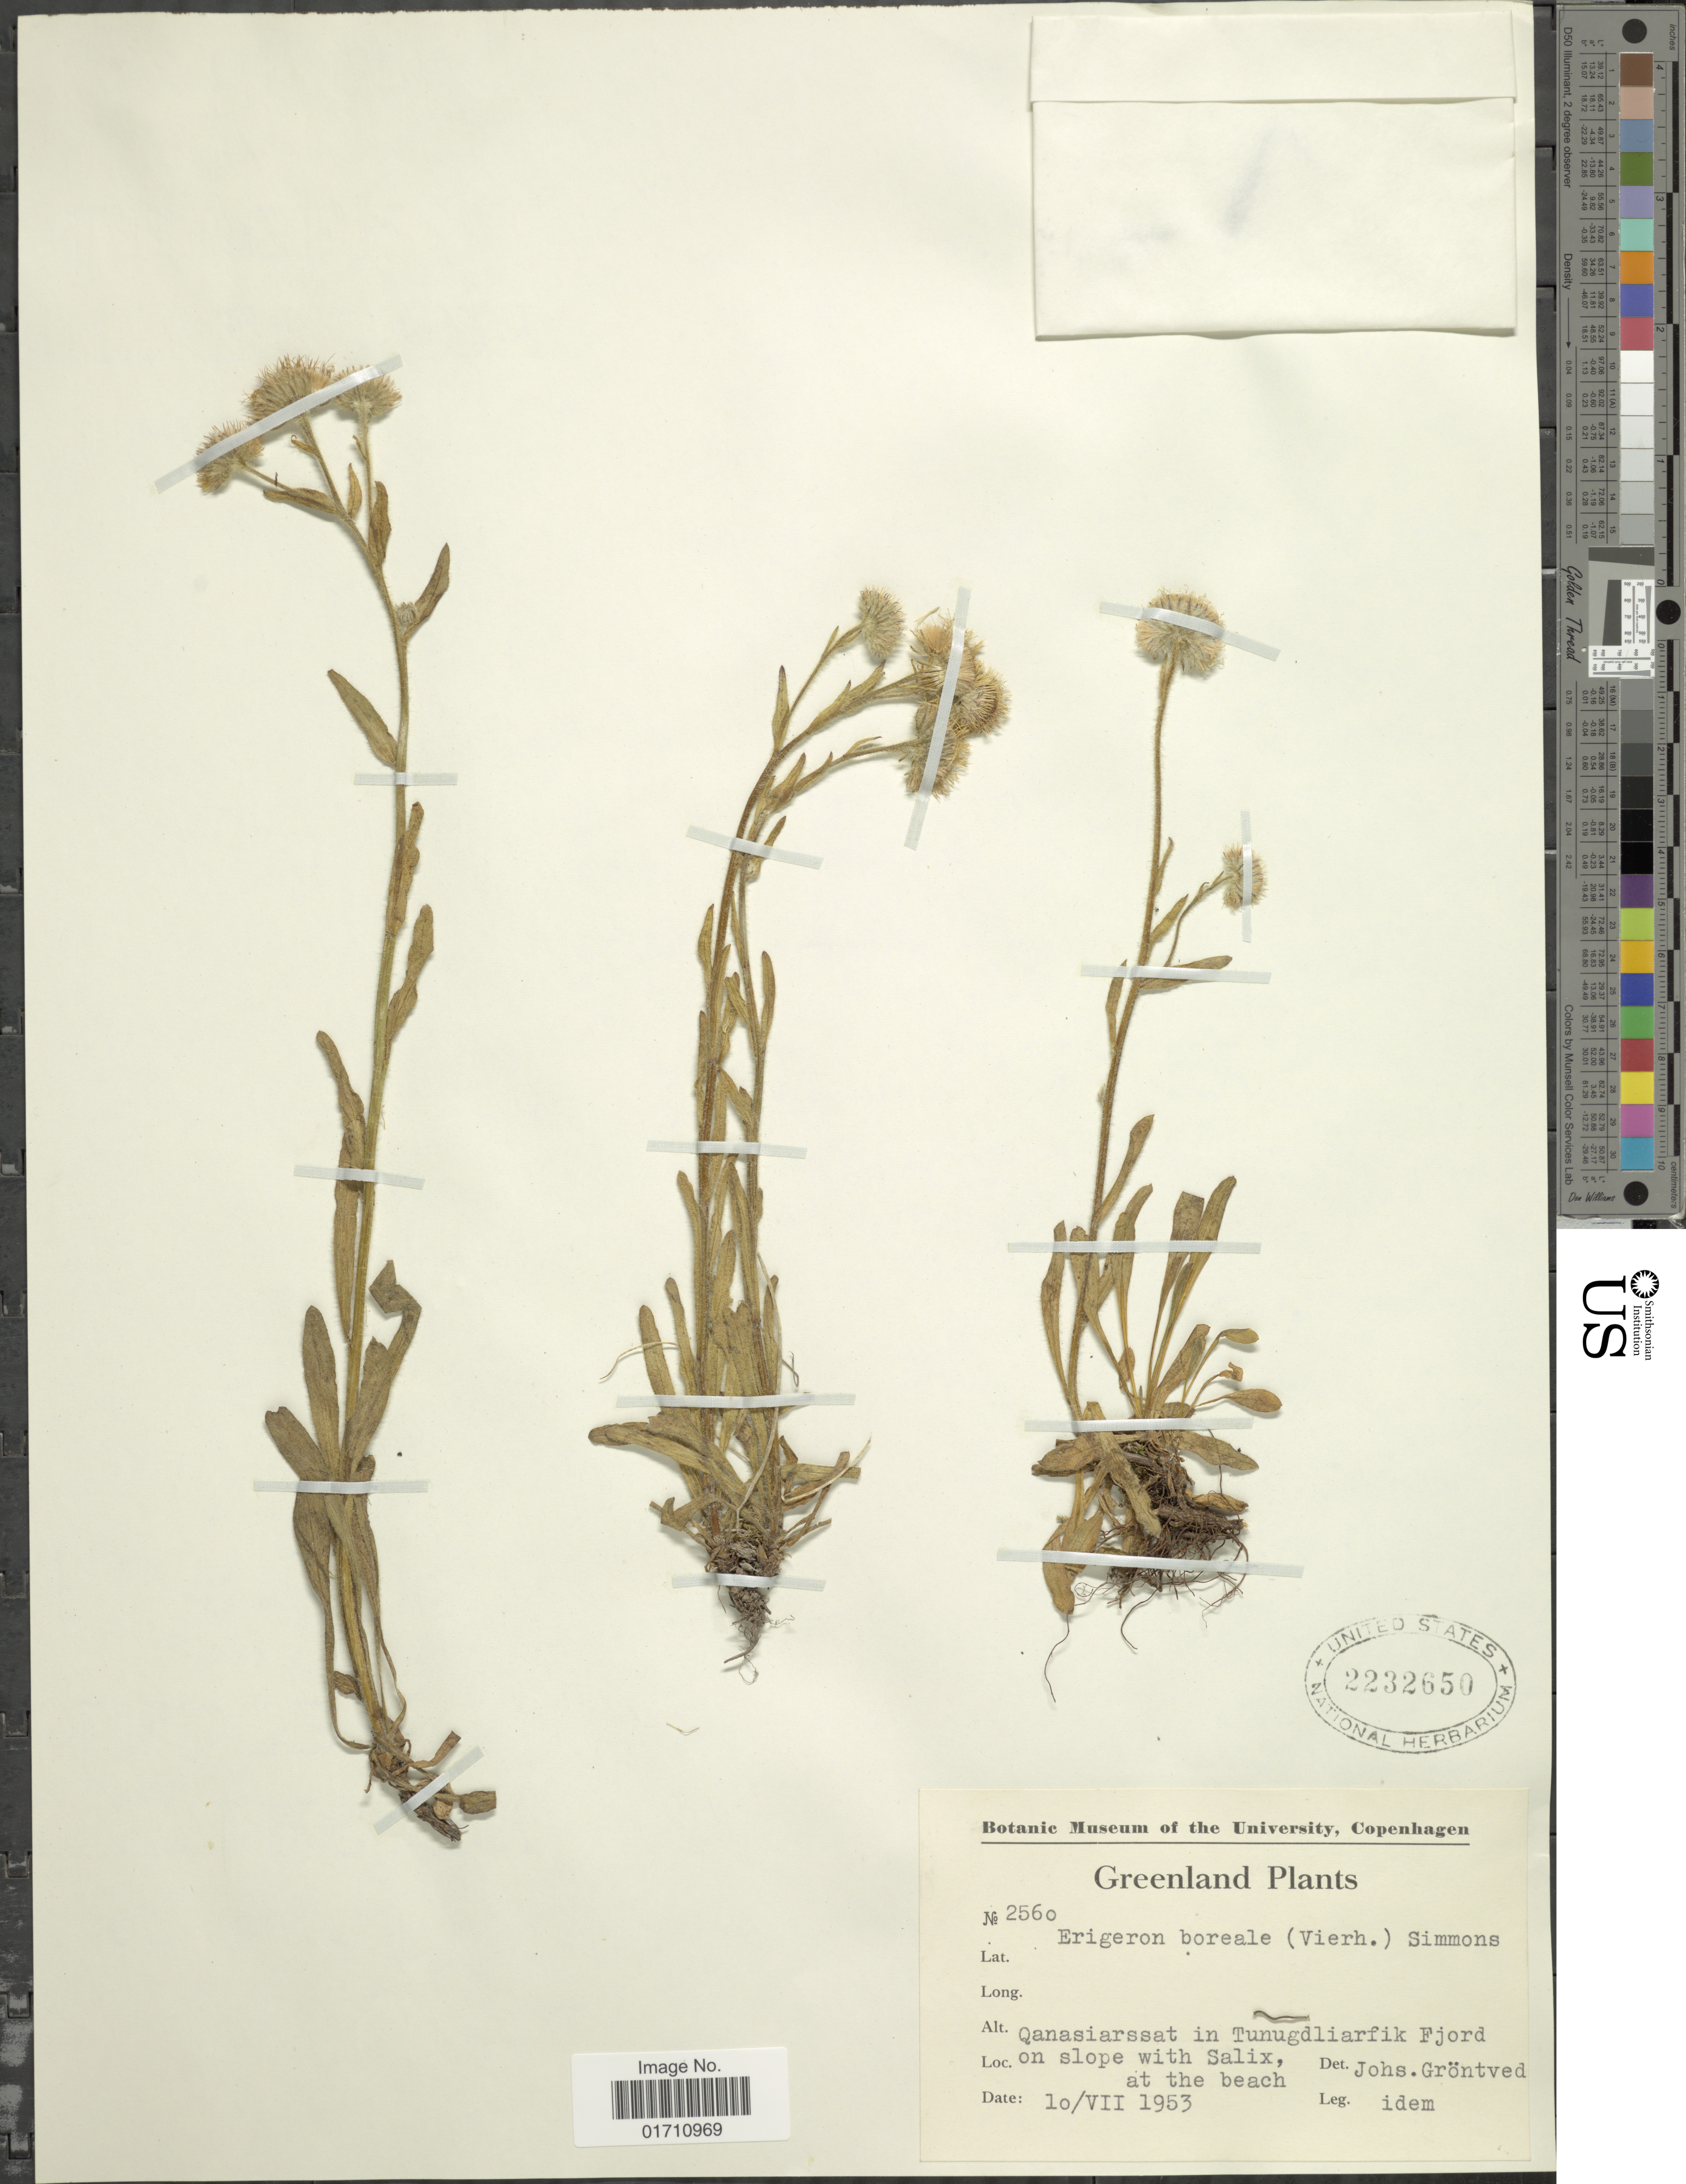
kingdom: Plantae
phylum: Tracheophyta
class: Magnoliopsida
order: Asterales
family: Asteraceae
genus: Erigeron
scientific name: Erigeron borealis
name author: (Vierh.) Simmons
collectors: J. Gröntved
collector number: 2560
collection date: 1953-07-10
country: Greenland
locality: Qanasiarssat in Tunugdliarfik Fjord on slope with Salix, at the beach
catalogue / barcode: US 2232650